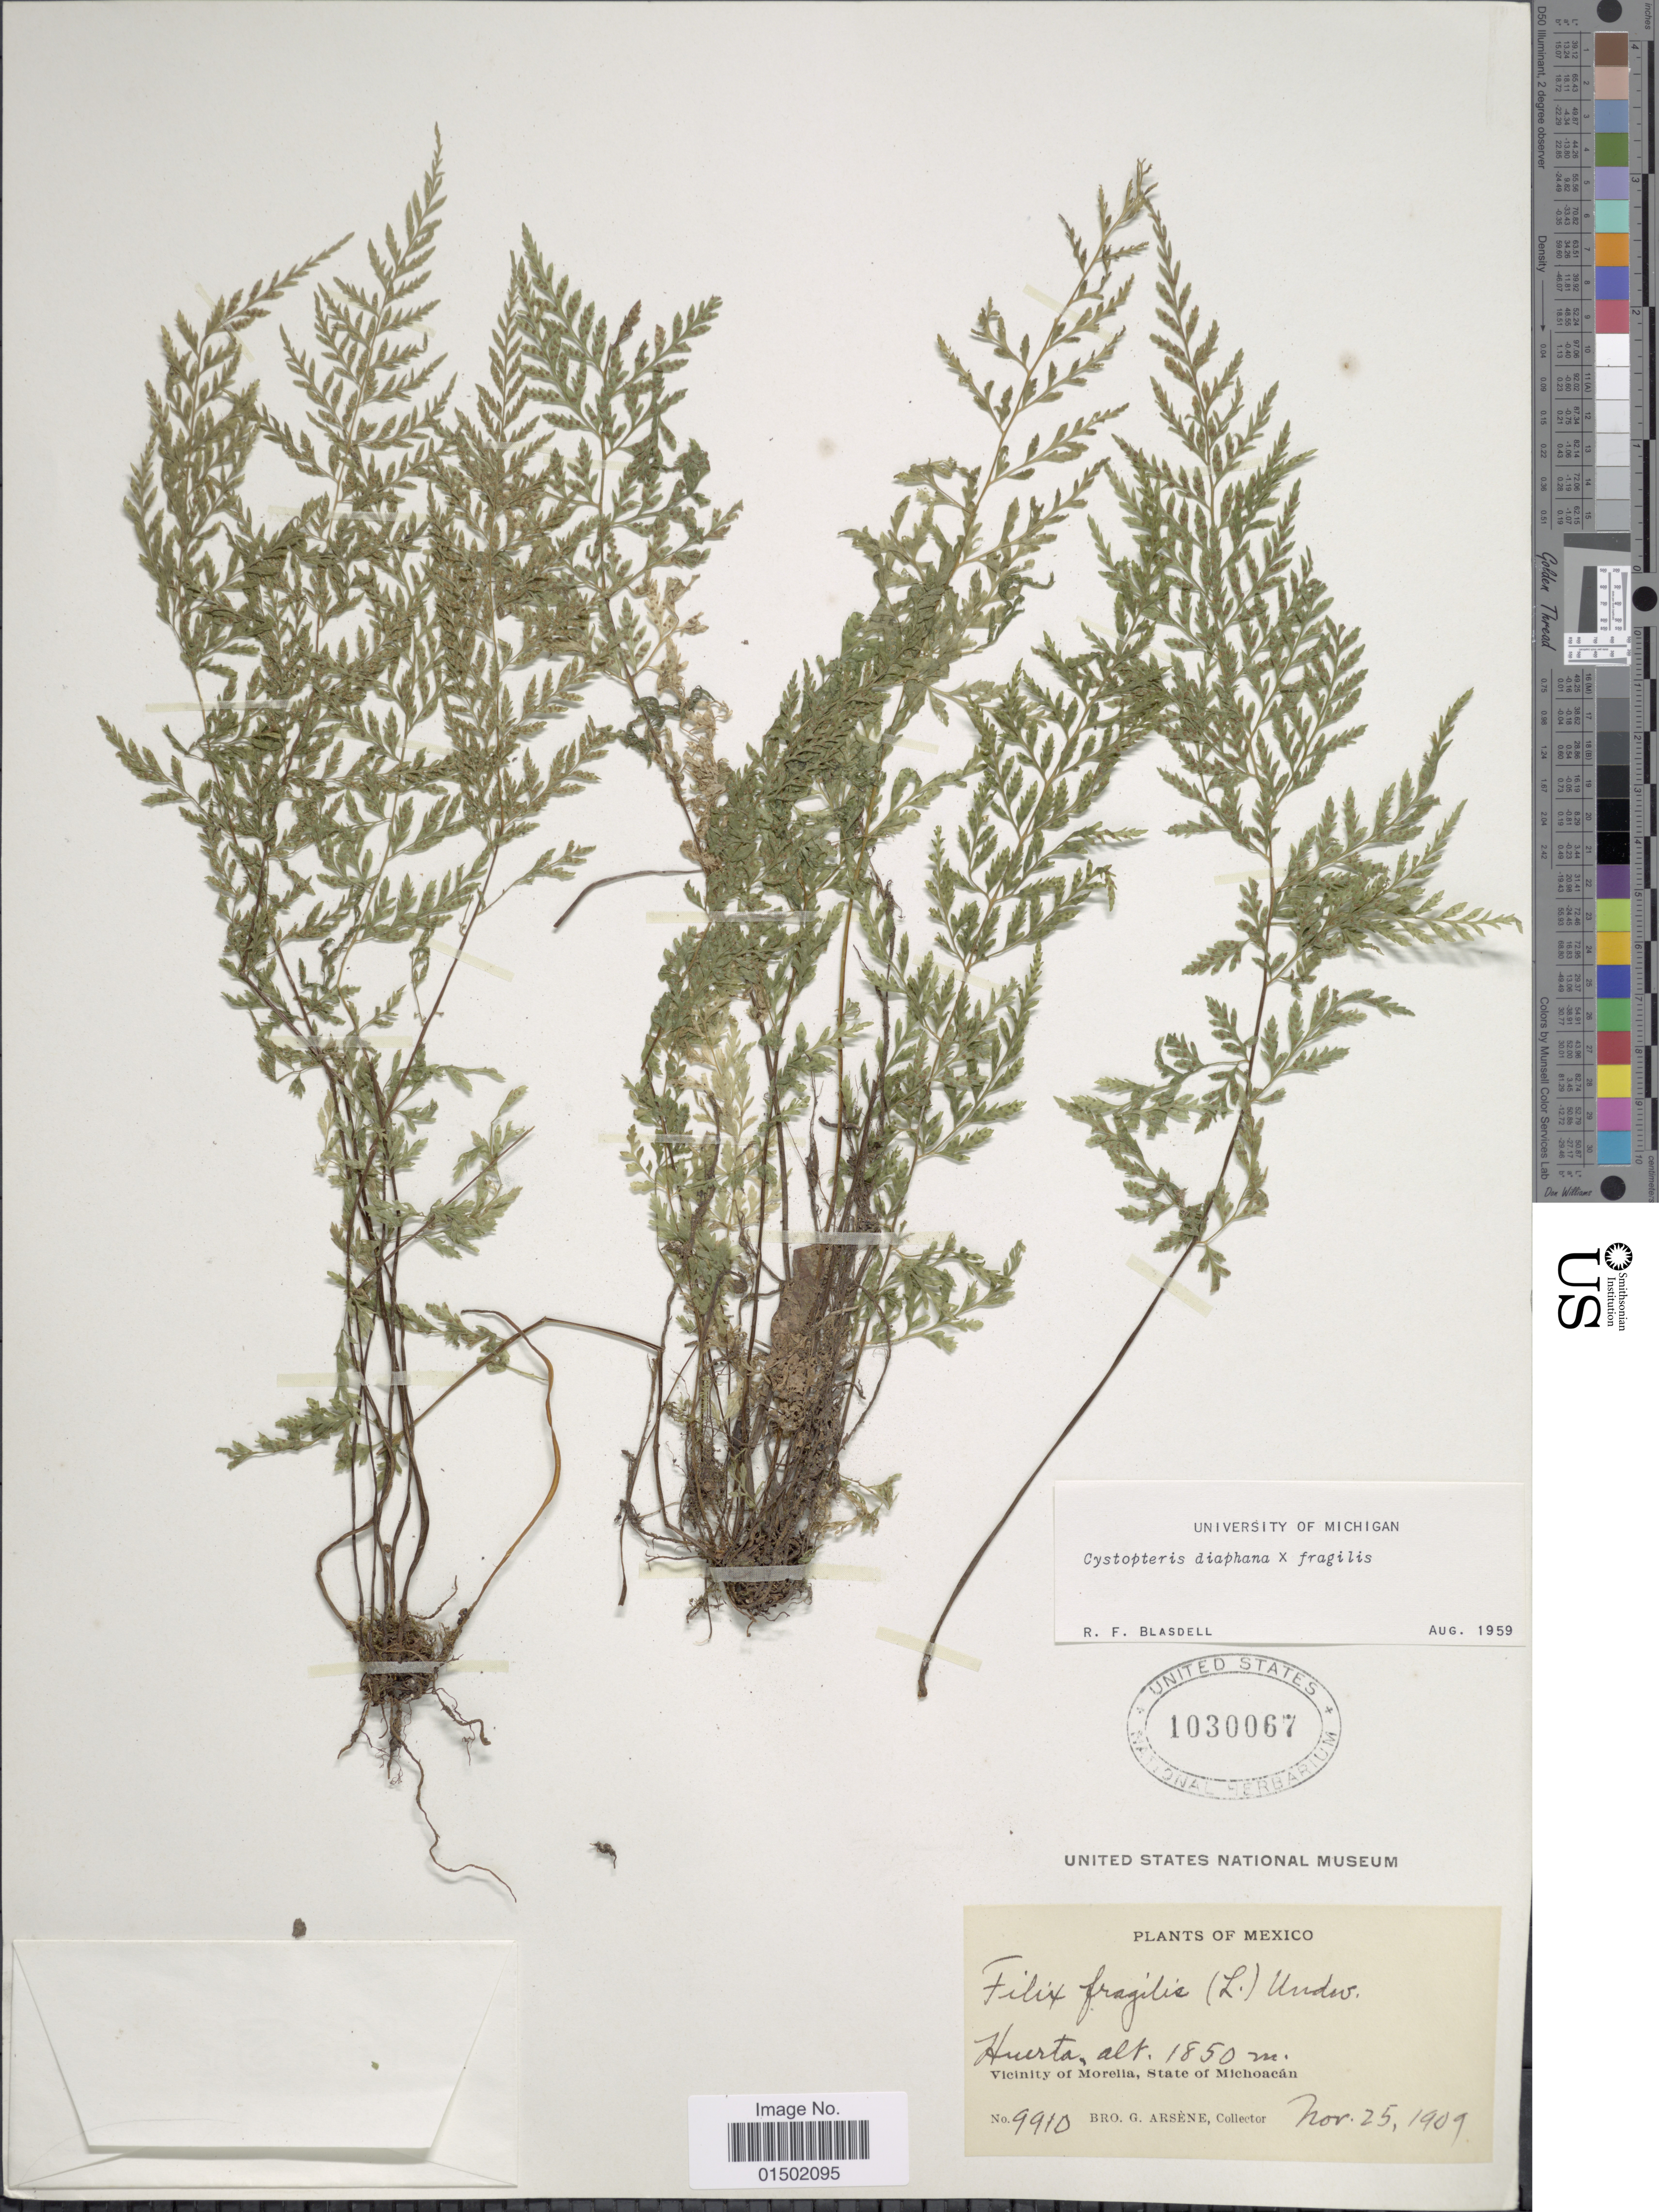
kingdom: Plantae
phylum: Tracheophyta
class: Polypodiopsida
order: Polypodiales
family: Cystopteridaceae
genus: Cystopteris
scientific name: Cystopteris diaphana x C. fragilis (L.) Bernh.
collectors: Bro. G. Arsène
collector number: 9910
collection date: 1909-11-25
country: Mexico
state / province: Michoacán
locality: Huerta. Vicinity of Morelia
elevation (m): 1850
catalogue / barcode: US 1030067